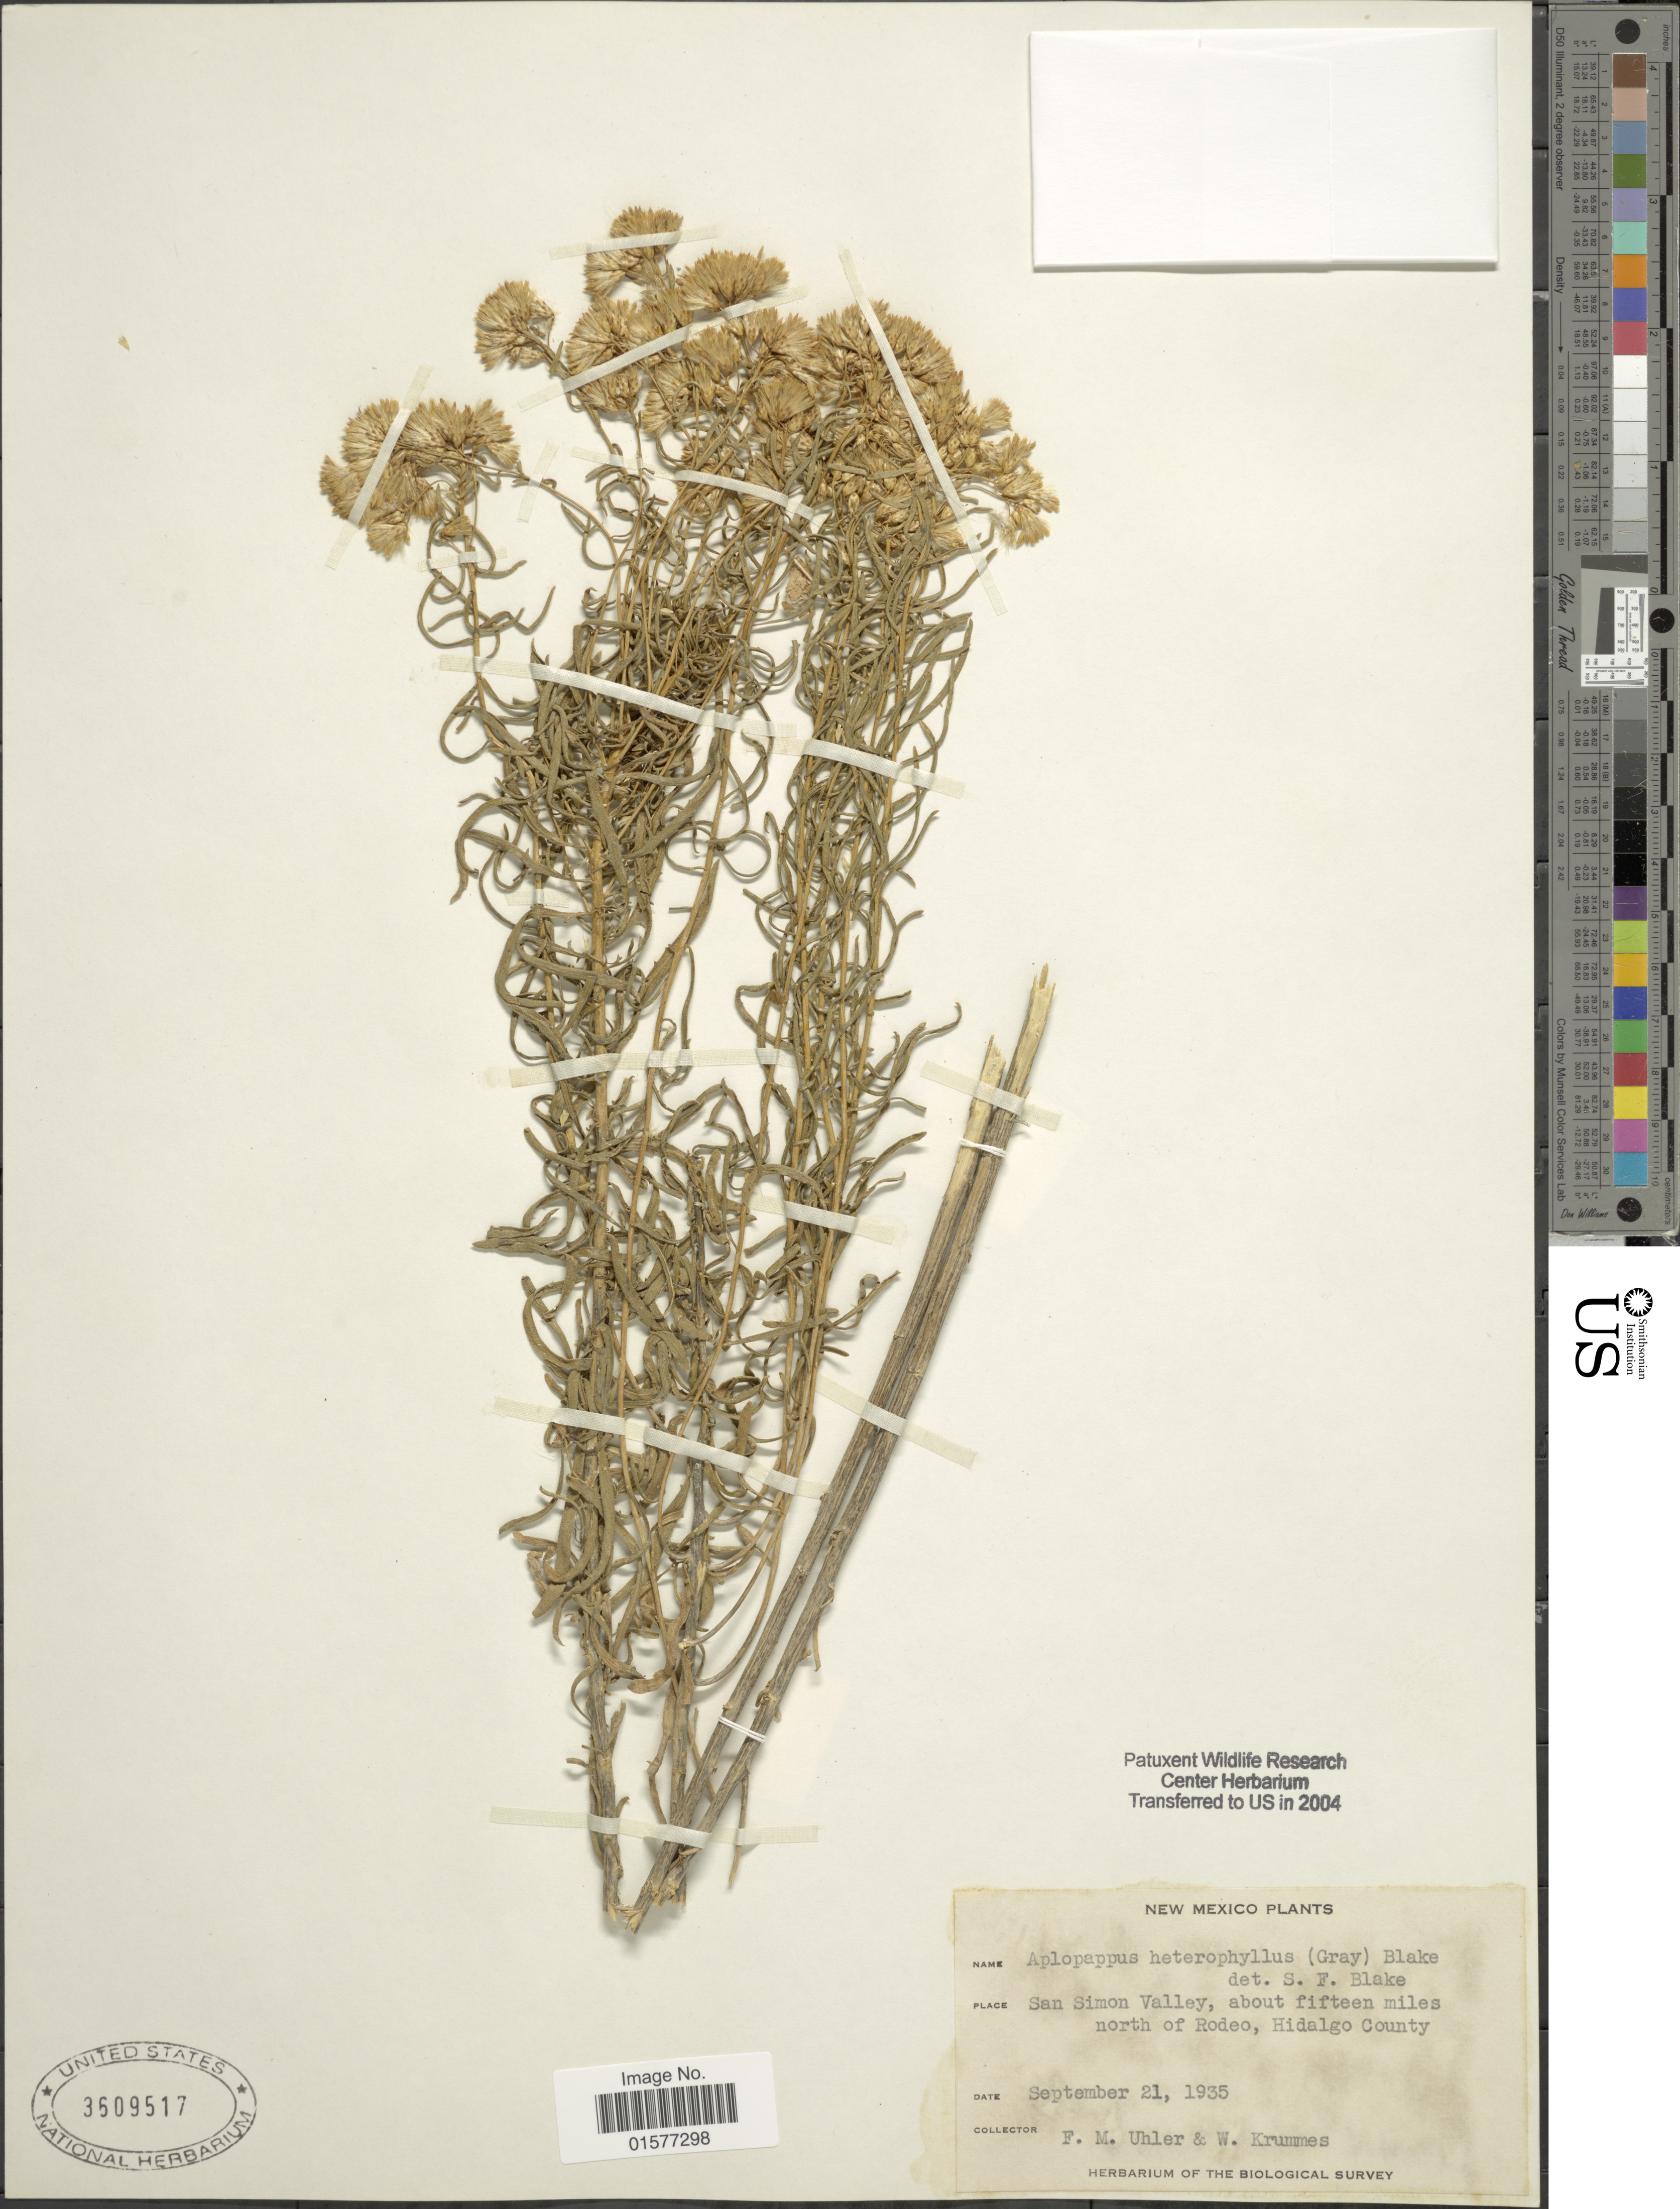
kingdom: Plantae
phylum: Tracheophyta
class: Magnoliopsida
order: Asterales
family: Asteraceae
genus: Isocoma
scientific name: Isocoma pluriflora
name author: (Torr. & A. Gray) Greene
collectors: F. M. Uhler & W. Krummes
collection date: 1935-09-21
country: United States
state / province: New Mexico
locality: San Simon Valley, about fifteen miles north of Rodeo, Hidalgo County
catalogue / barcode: US 3609517